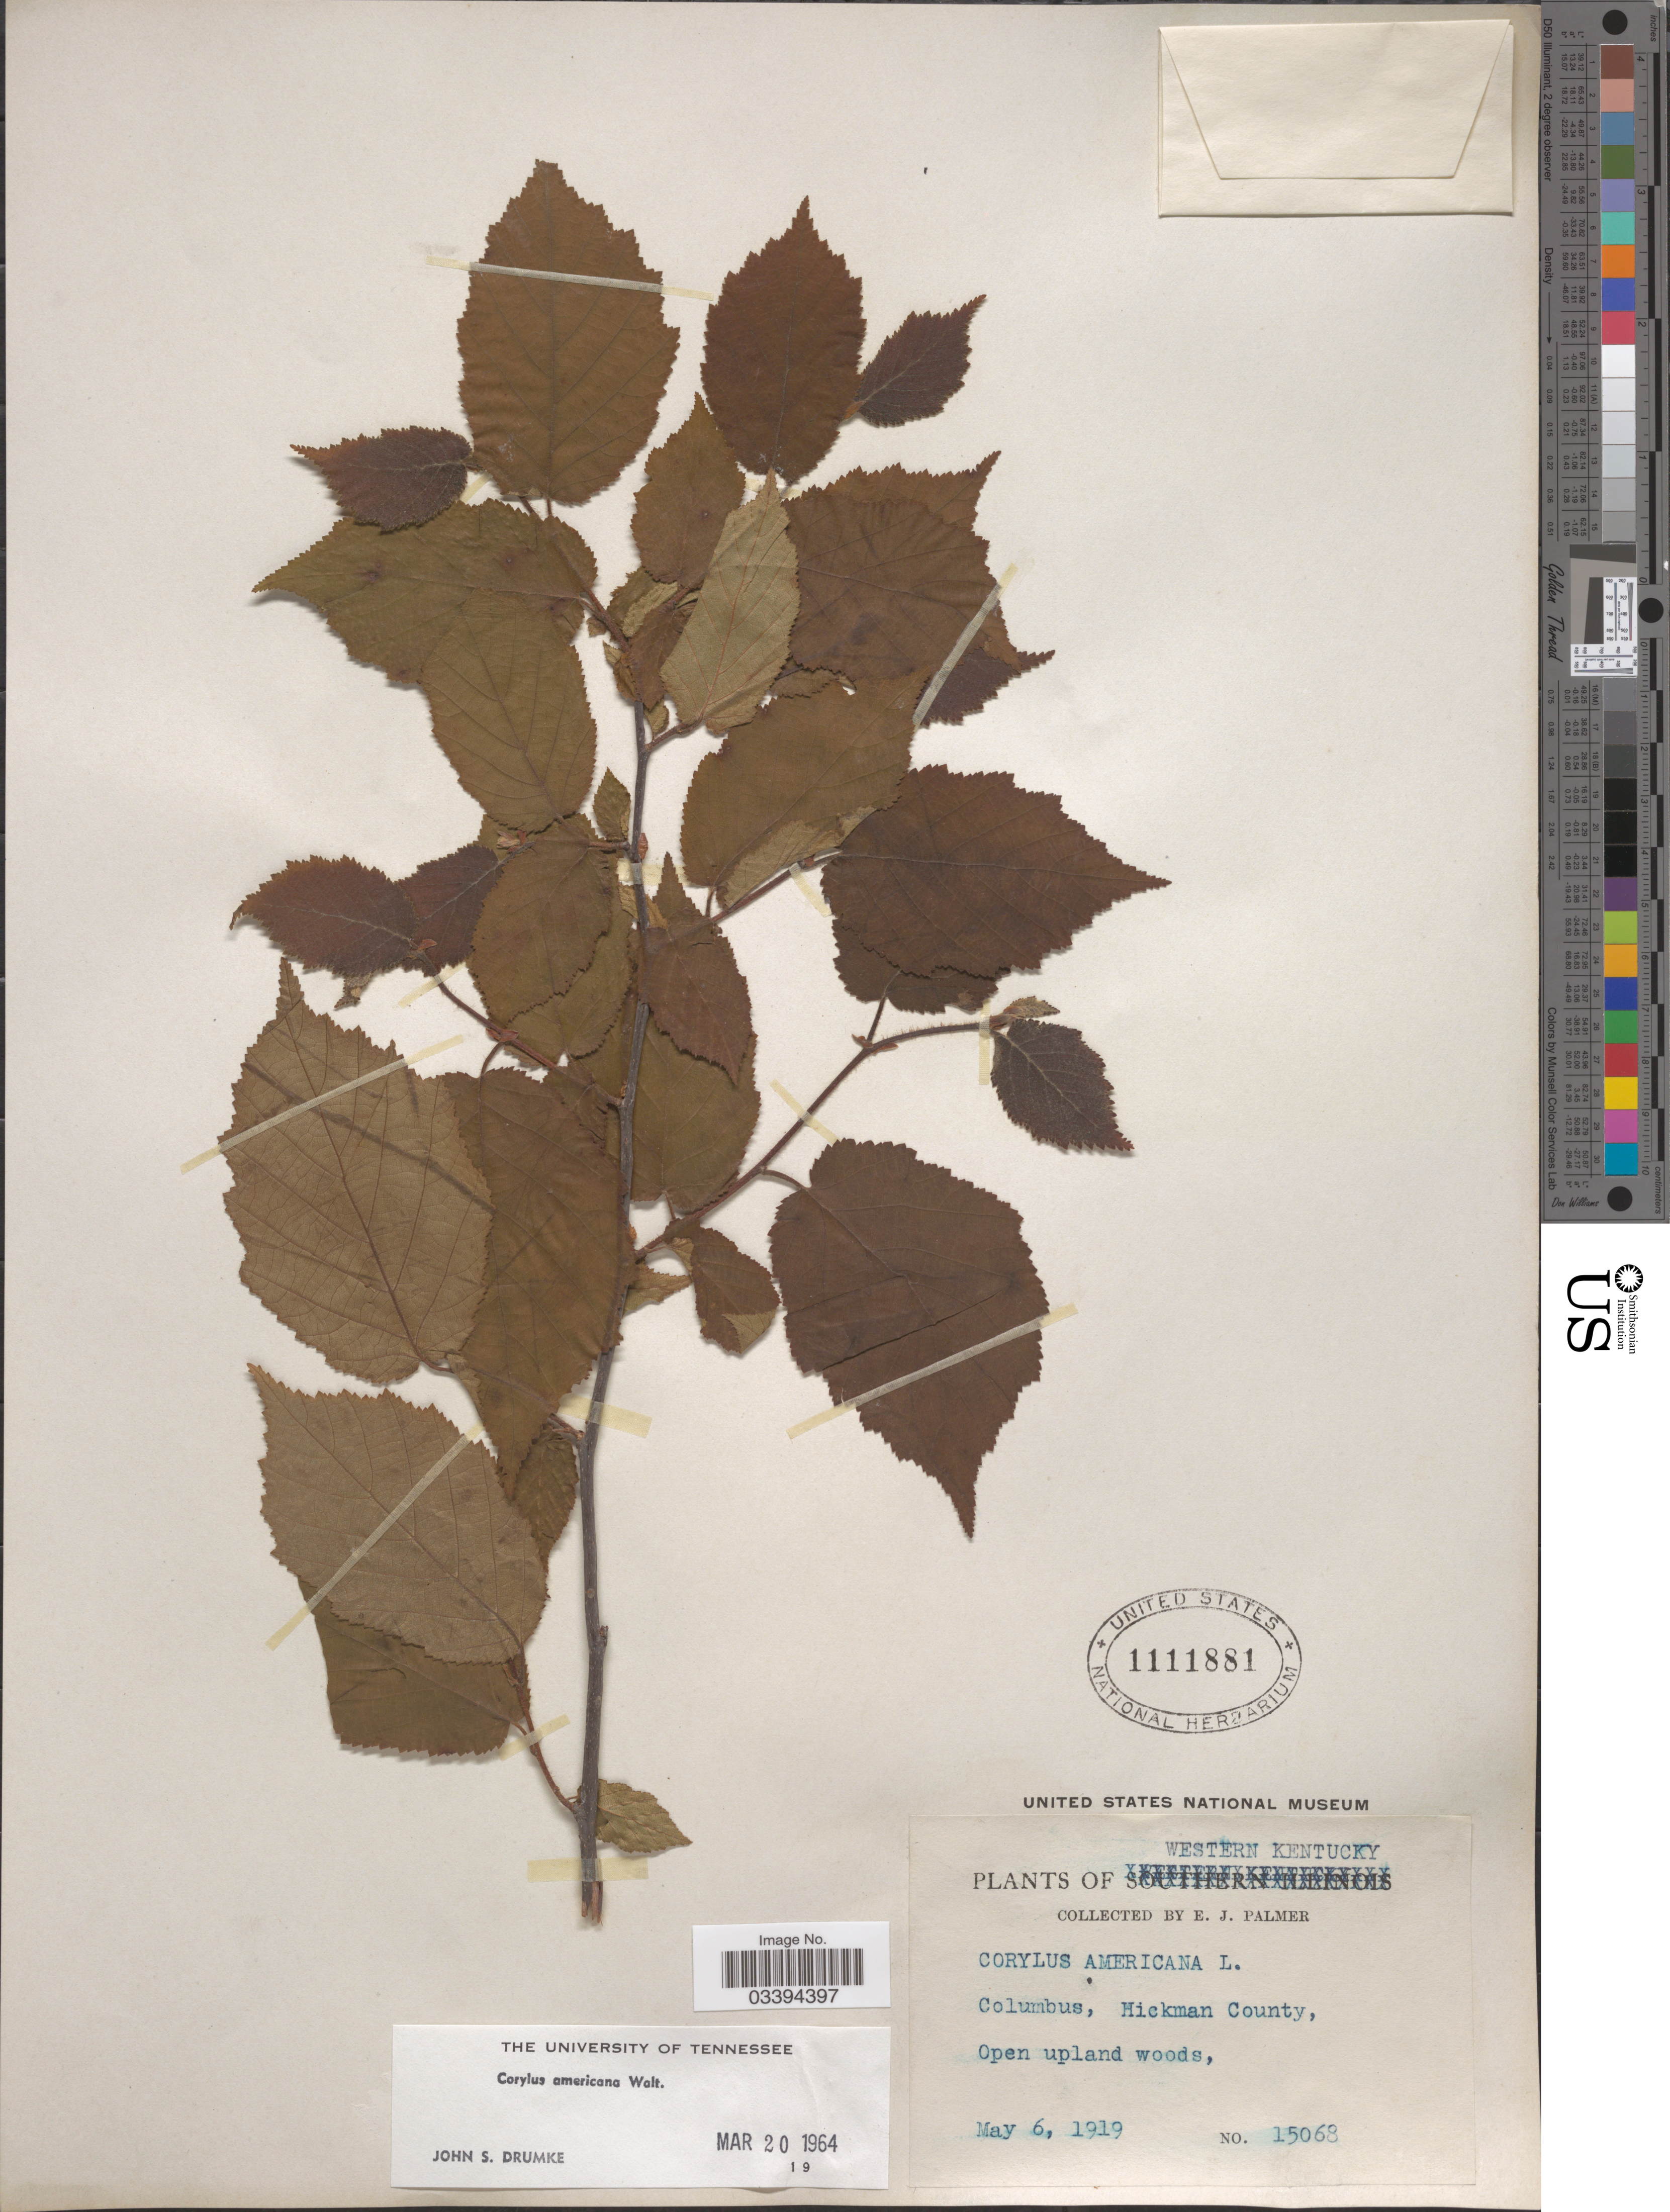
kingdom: Plantae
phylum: Tracheophyta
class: Magnoliopsida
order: Fagales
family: Betulaceae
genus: Corylus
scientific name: Corylus americana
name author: Walter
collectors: E. J. Palmer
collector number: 15068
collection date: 1919-05-06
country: United States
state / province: Kentucky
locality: Western Kentucky. Columbus, Hickman County.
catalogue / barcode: US 1111881